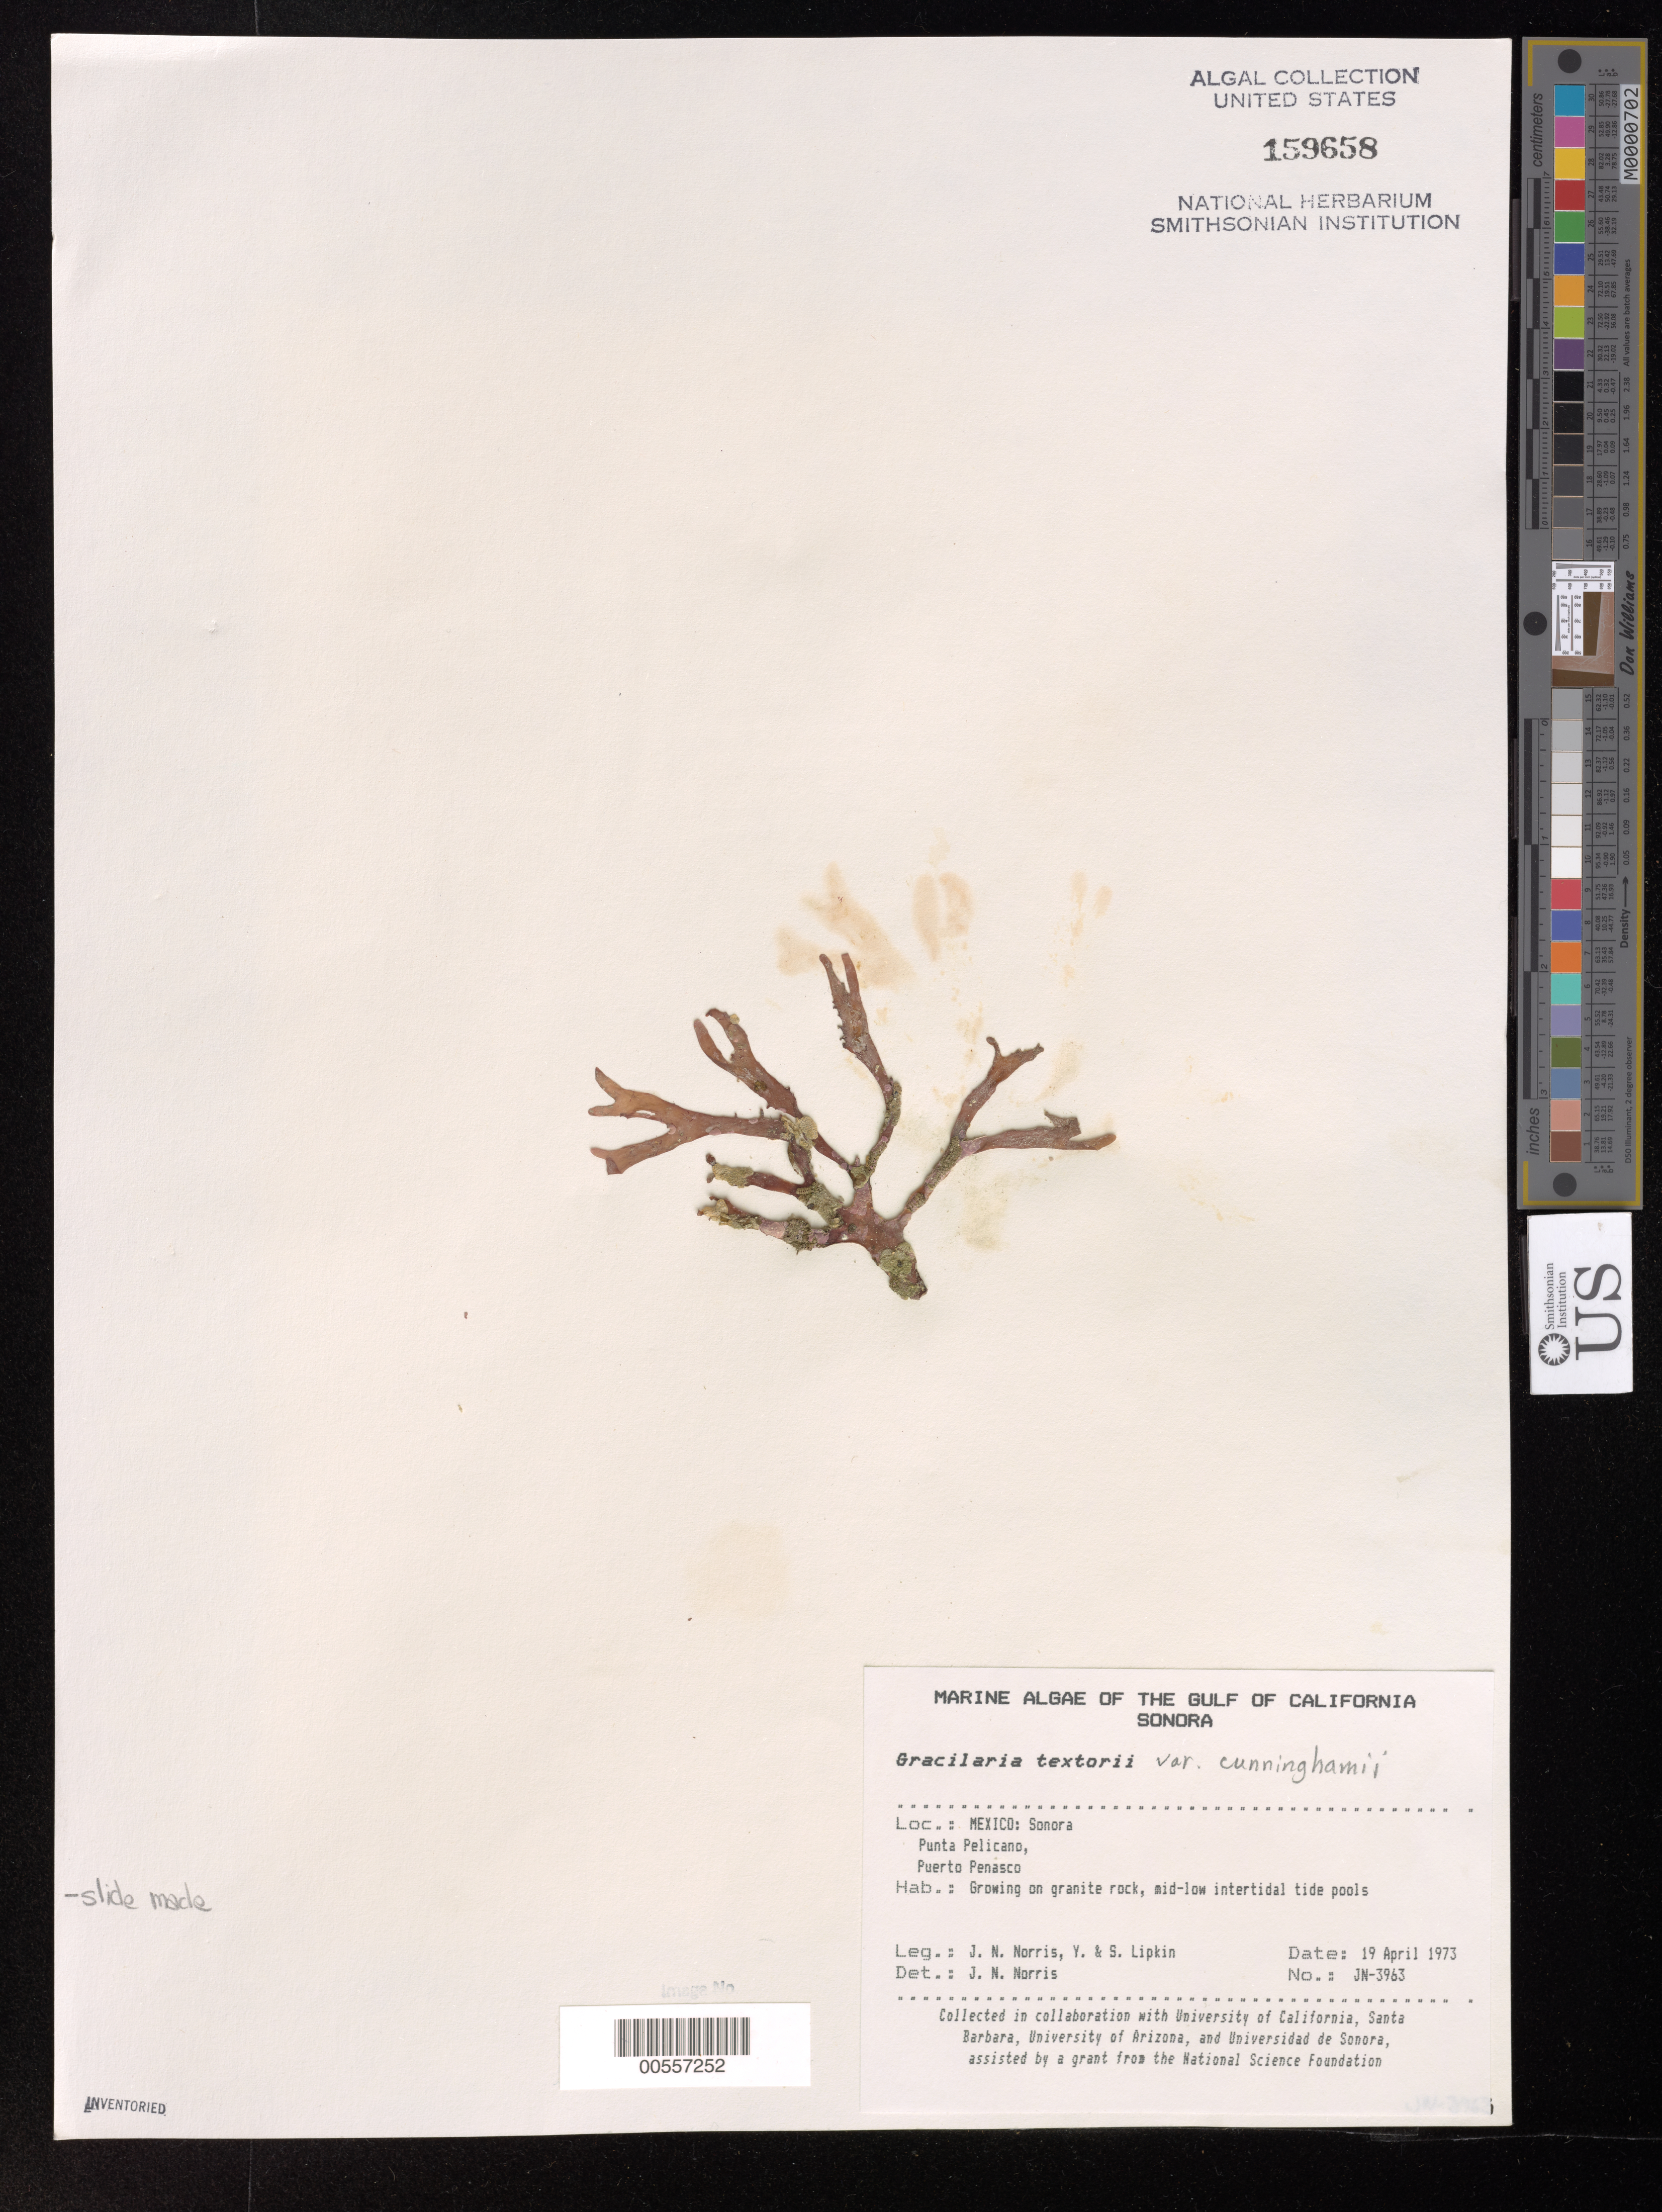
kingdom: Plantae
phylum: Rhodophyta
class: Florideophyceae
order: Gracilariales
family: Gracilariaceae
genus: Gracilaria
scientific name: Gracilaria textorii var. cunninghamii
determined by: Norris, James N.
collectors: J. N. Norris, Y. Lipkin & S. Lipkin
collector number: JN-3963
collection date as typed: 19 Apr 1973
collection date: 1973-04-19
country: Mexico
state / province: Sonora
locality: Punta Pelicano, Puerto Penasco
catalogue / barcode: US 159658